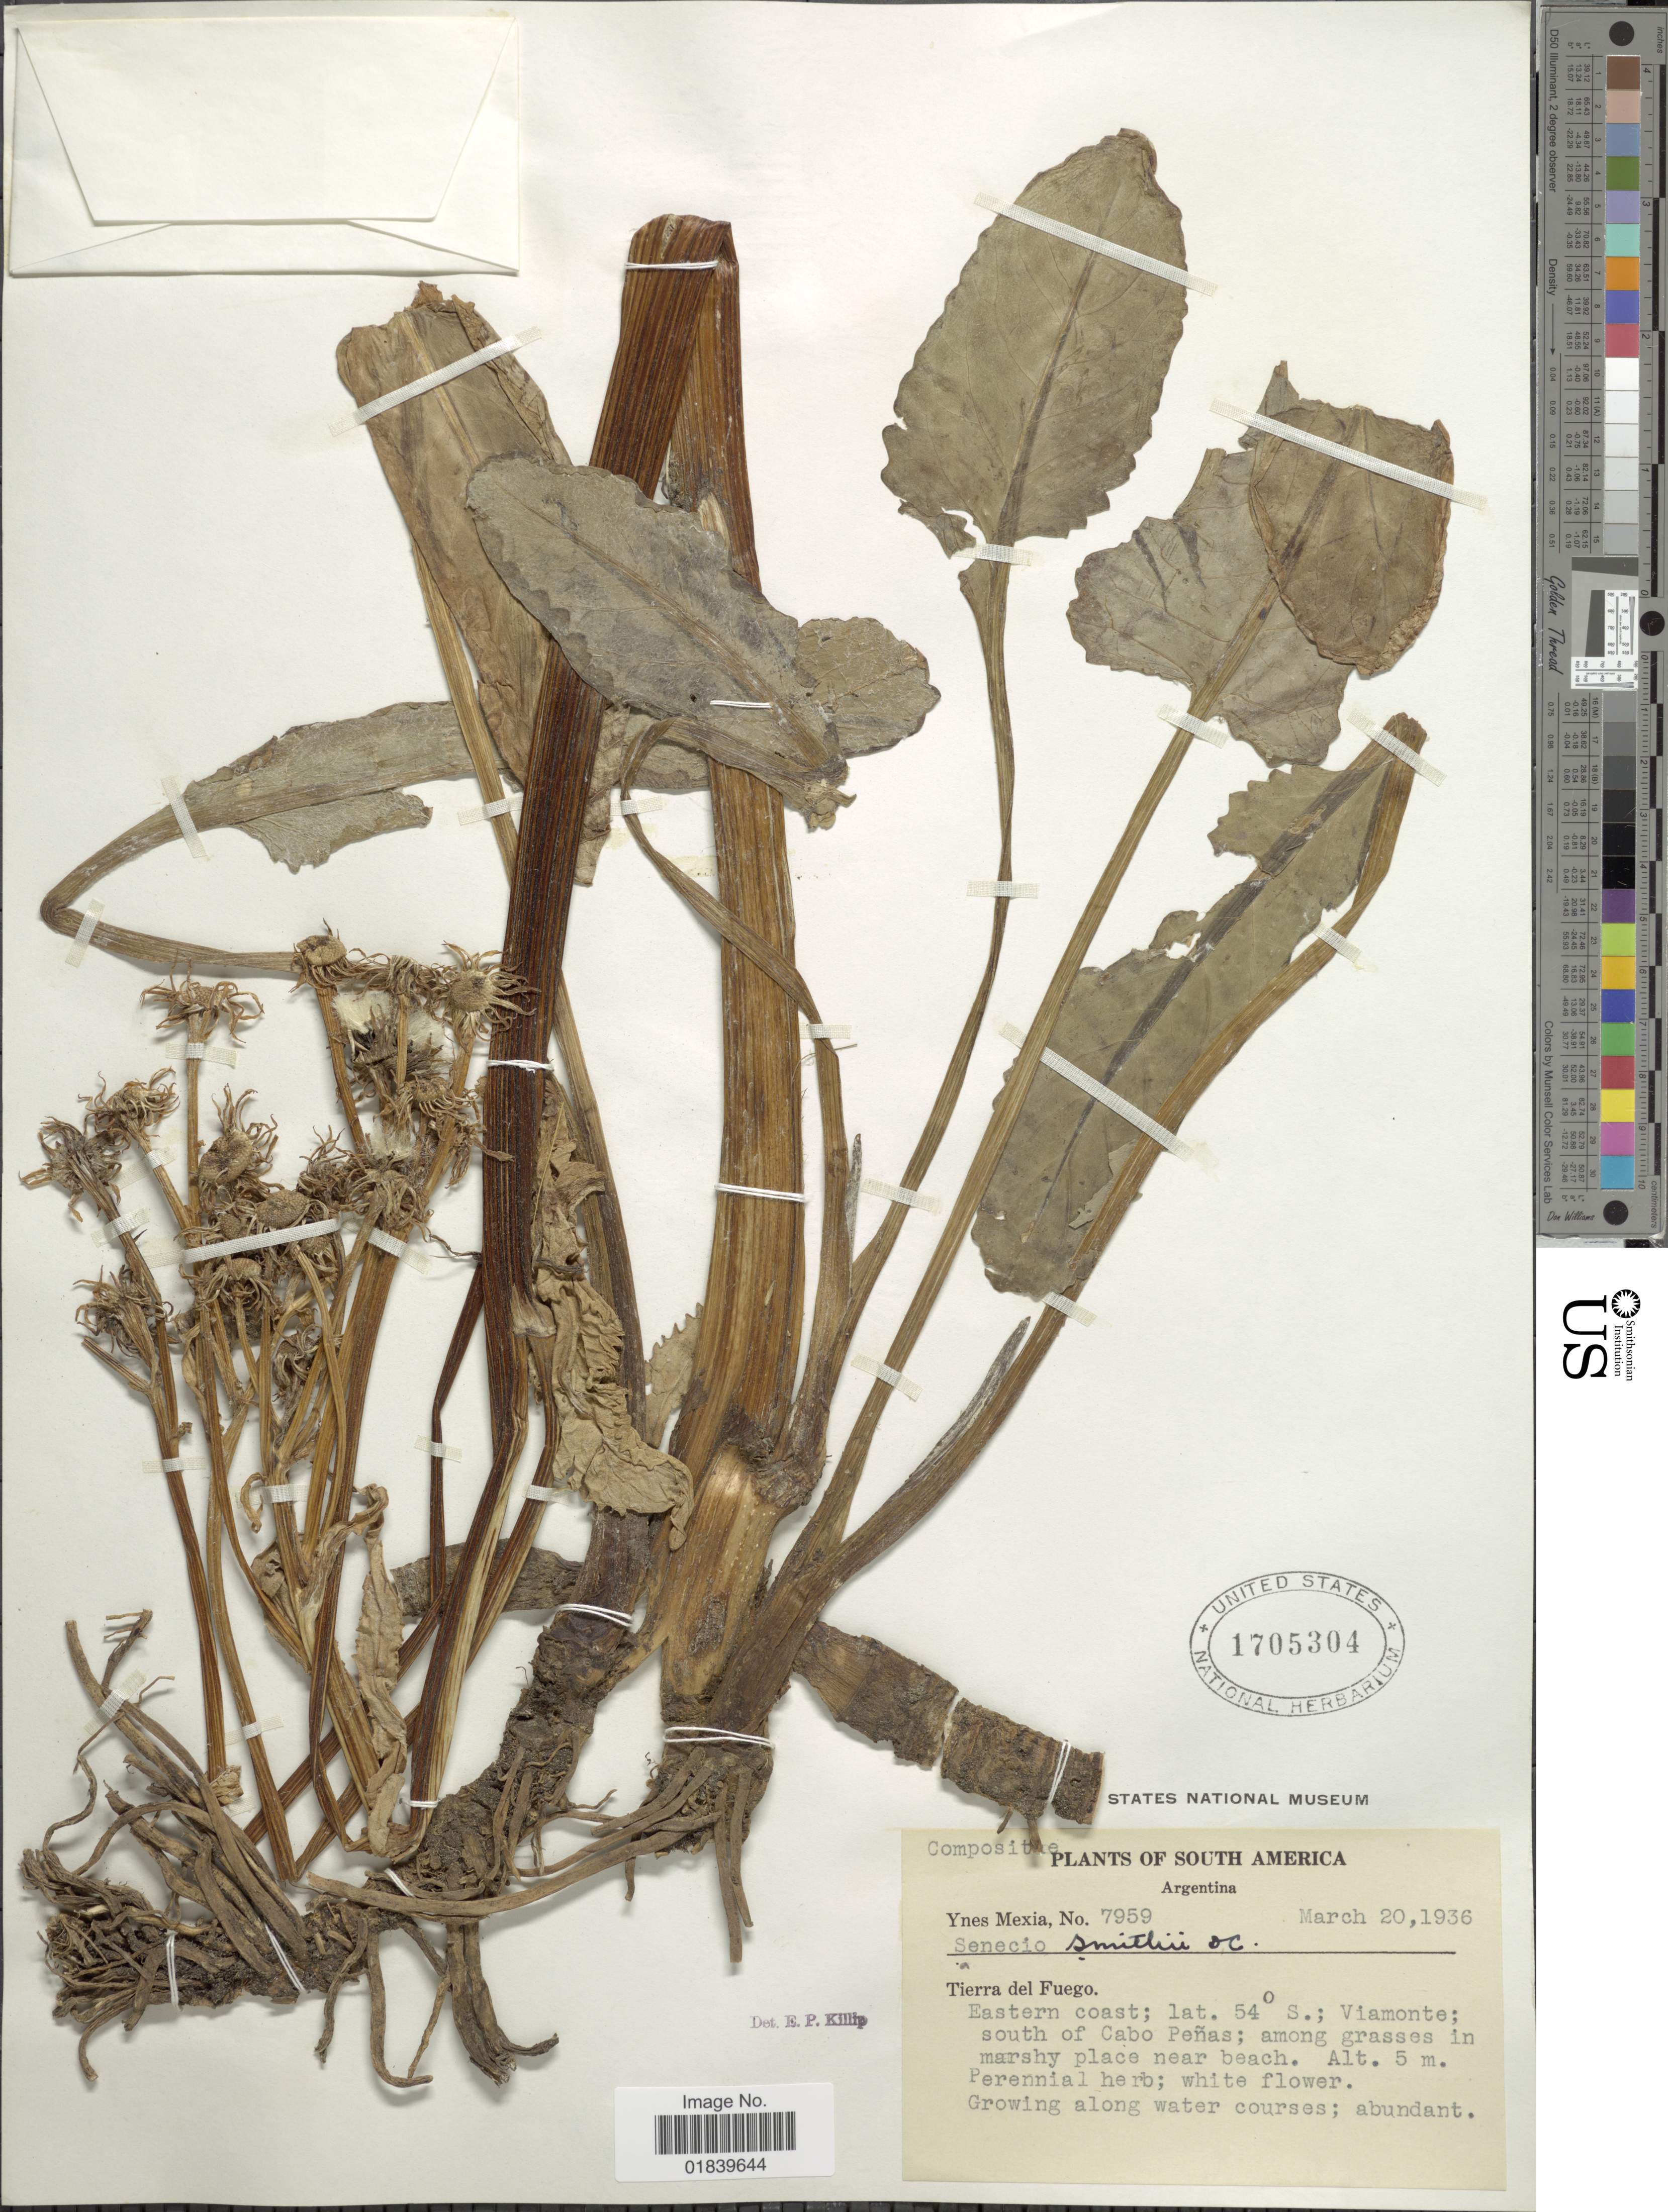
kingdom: Plantae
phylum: Tracheophyta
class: Magnoliopsida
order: Asterales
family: Asteraceae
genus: Senecio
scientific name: Senecio smithii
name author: DC.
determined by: Salomon, Luciana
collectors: Y. Mexia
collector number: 7959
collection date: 1936-03-20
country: Argentina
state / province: Tierra del Fuego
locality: Tierra del Fuego. Eastern Coast. Viamonte ; south of Cabo Penas.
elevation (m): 5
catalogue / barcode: US 1705304